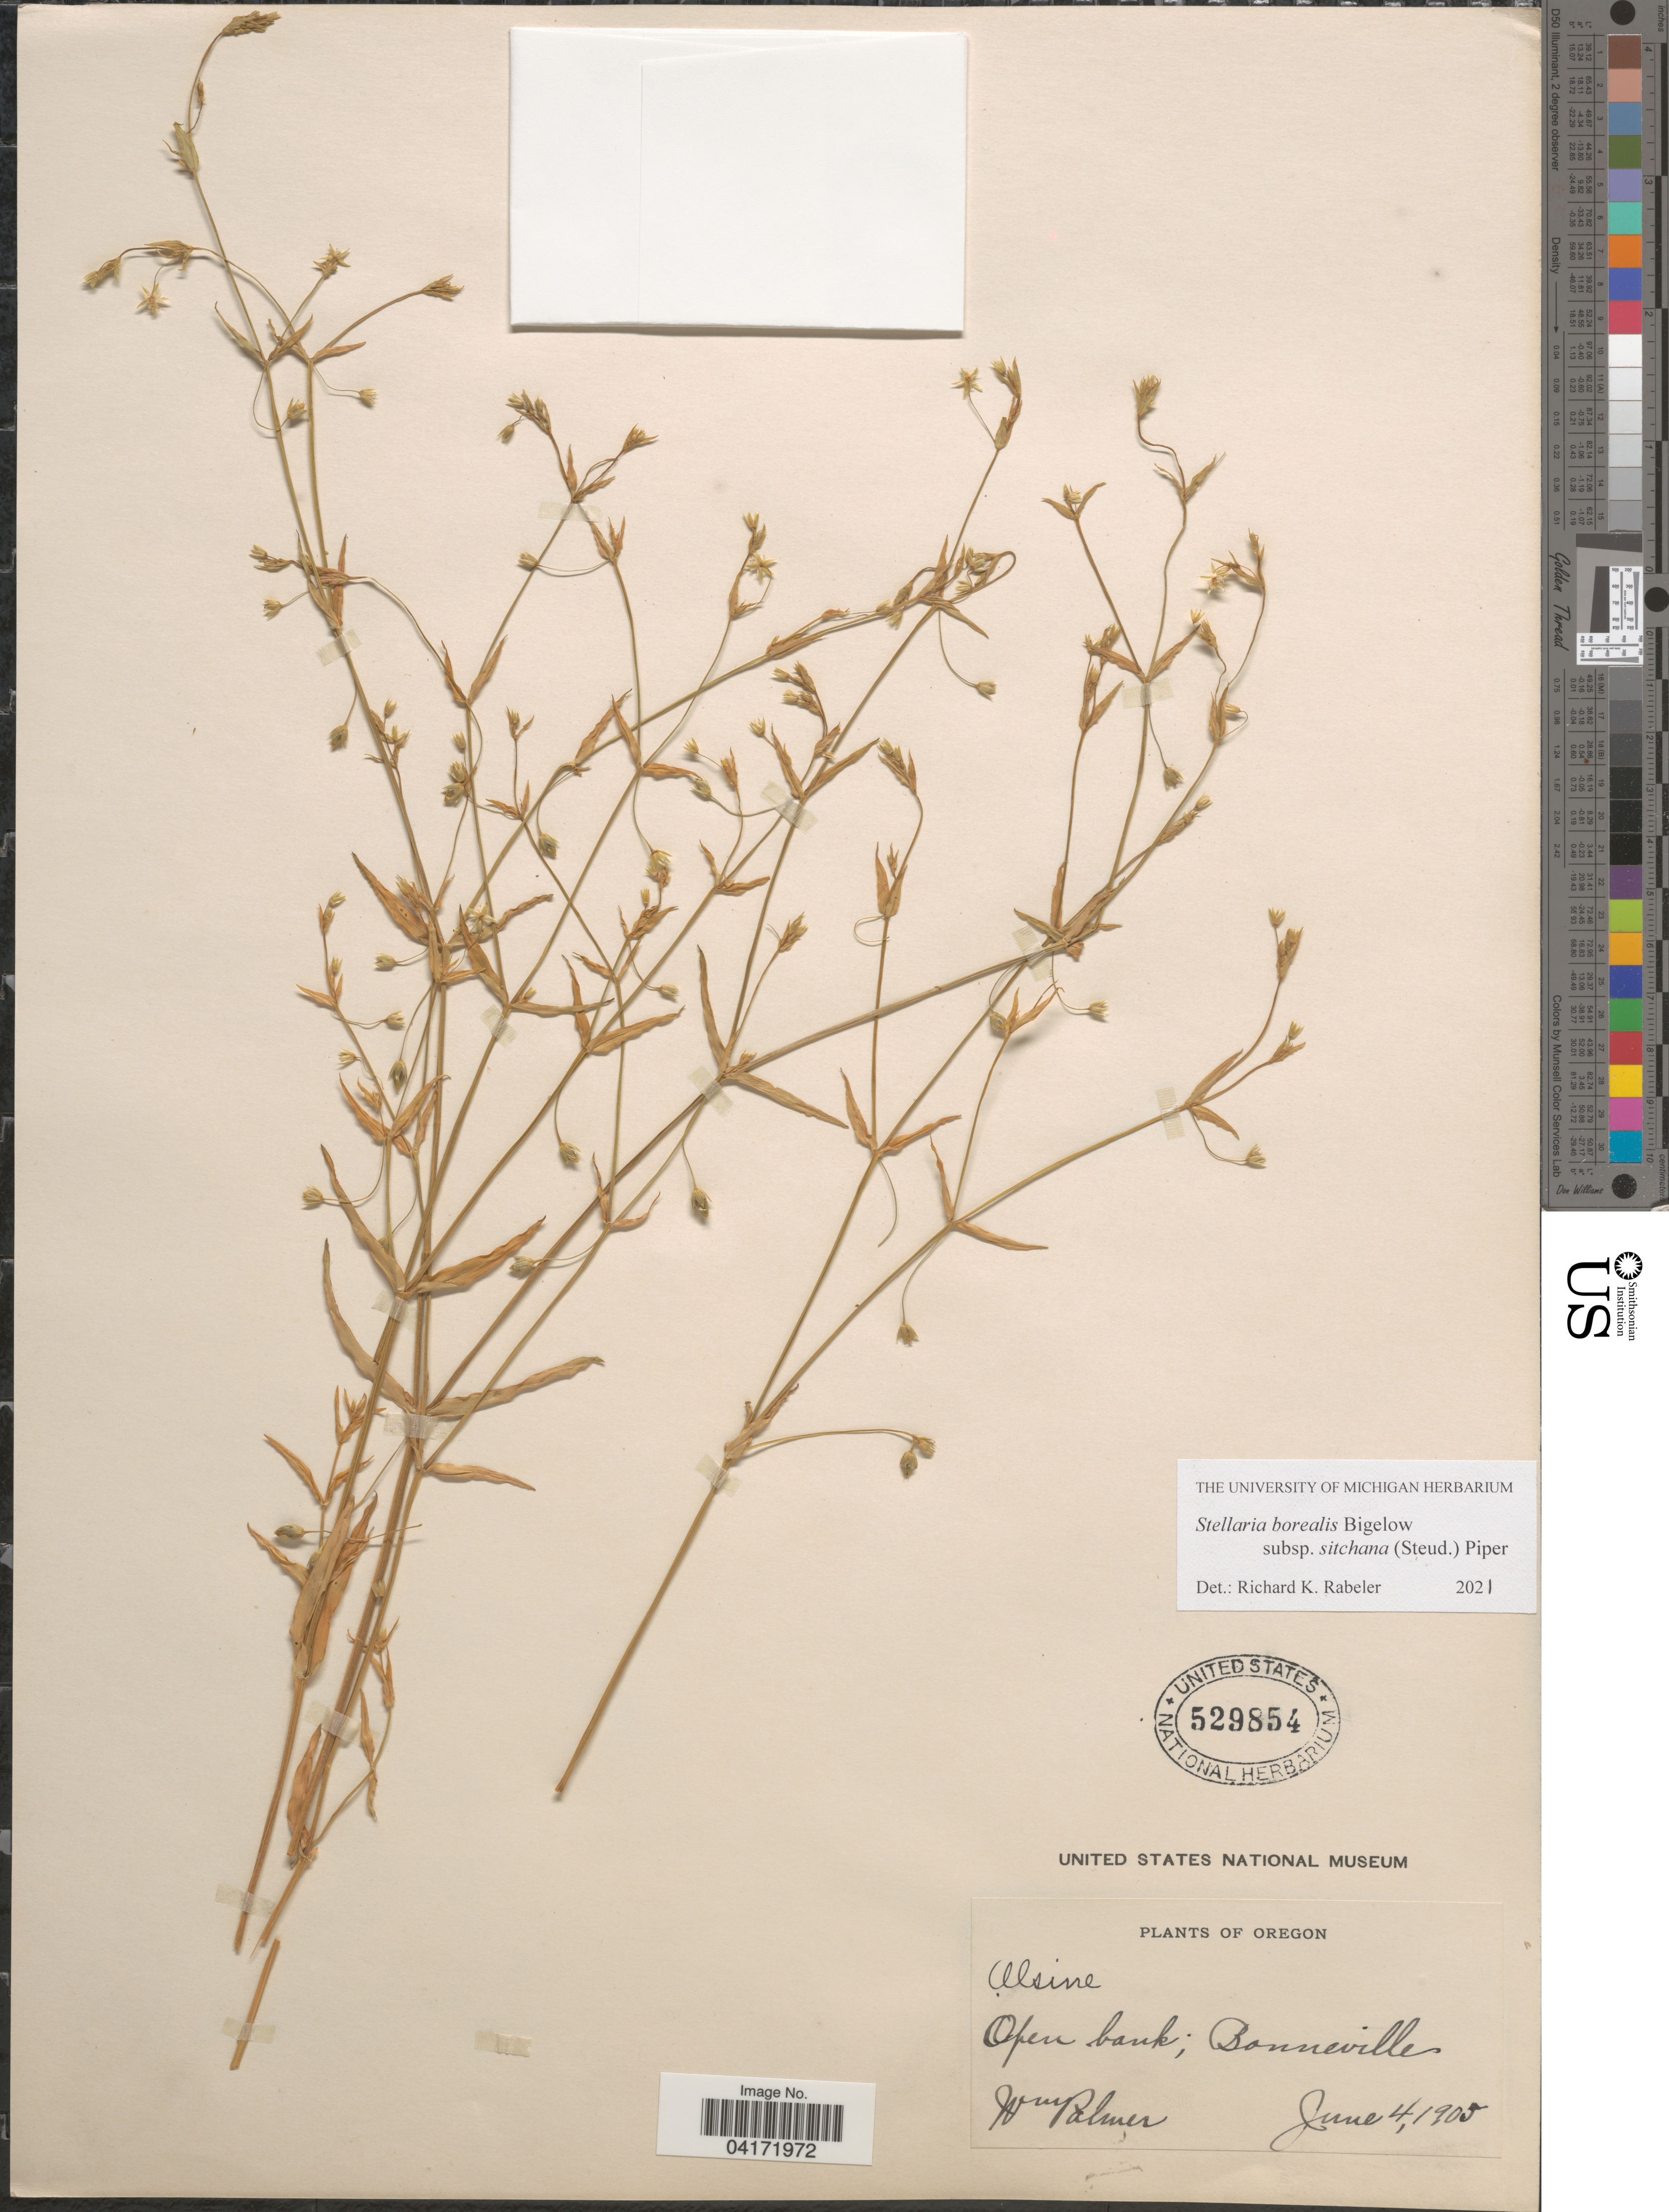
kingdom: Plantae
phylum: Tracheophyta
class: Magnoliopsida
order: Caryophyllales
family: Caryophyllaceae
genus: Stellaria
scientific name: Stellaria borealis subsp. sitchana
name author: (Steud.) Piper & Beattie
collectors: W. M. Palmer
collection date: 1905-06-04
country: United States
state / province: Oregon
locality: Bonneville.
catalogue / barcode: US 529854